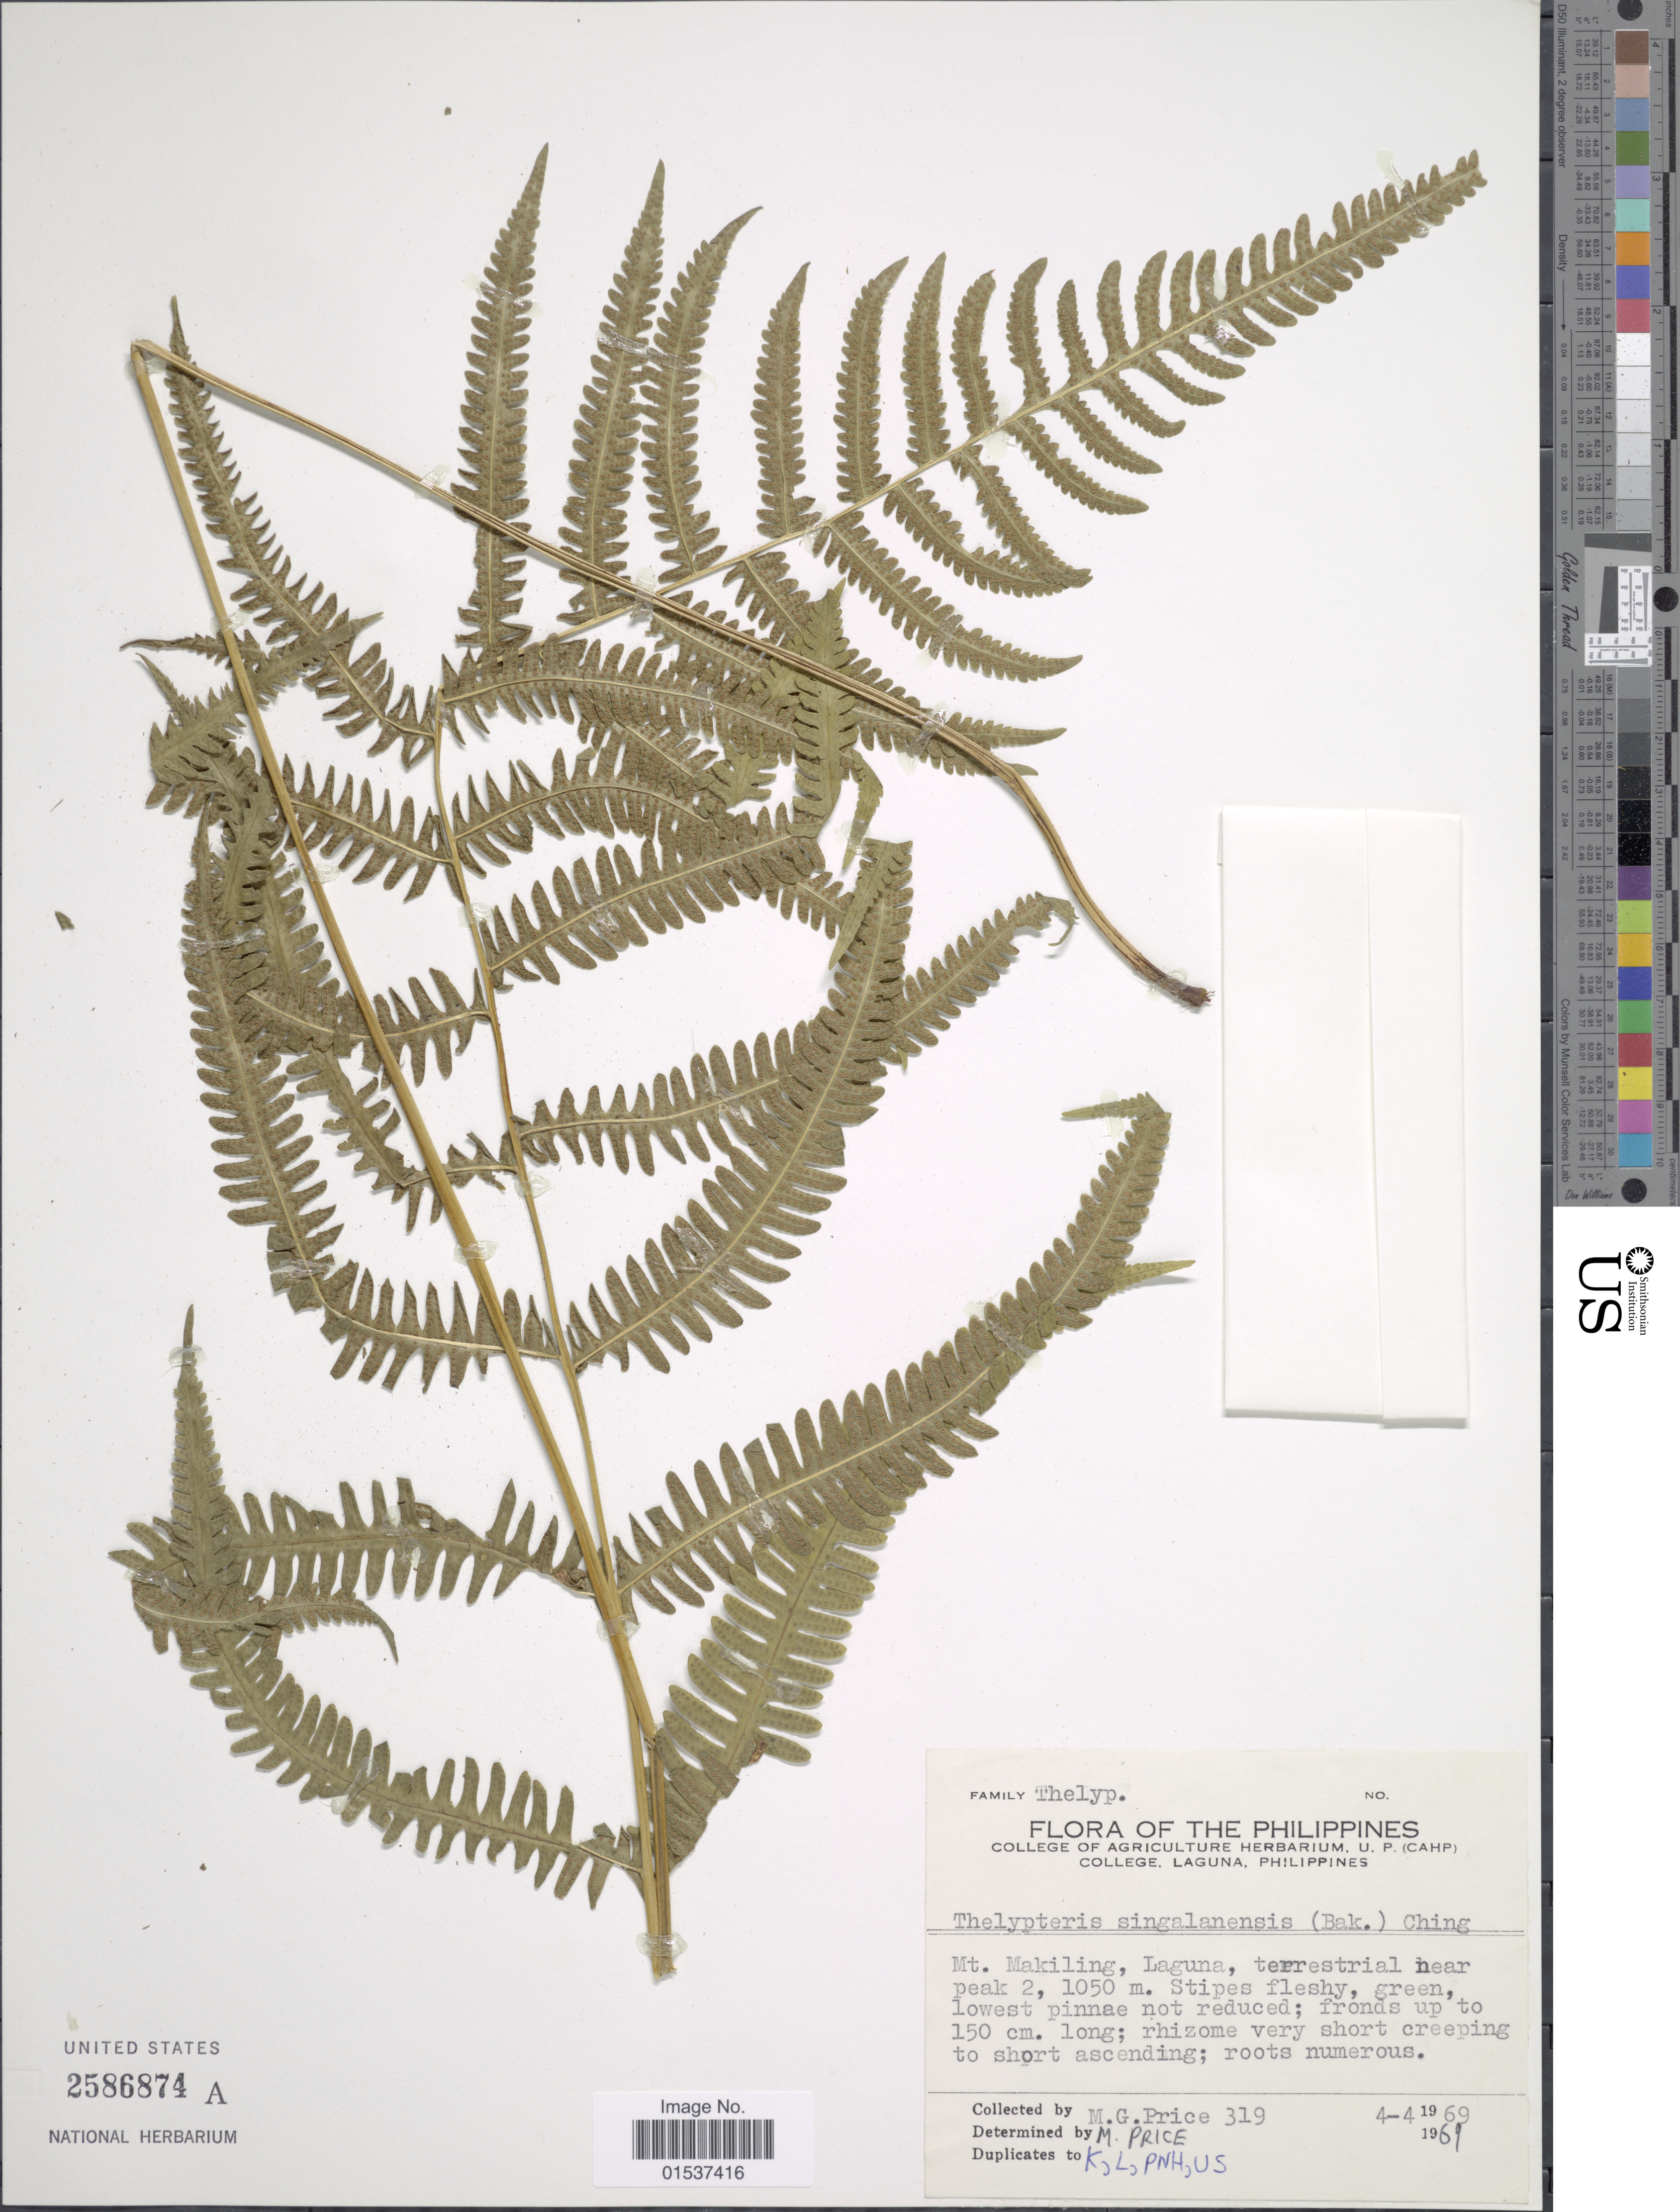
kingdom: Plantae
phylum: Tracheophyta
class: Polypodiopsida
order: Polypodiales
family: Thelypteridaceae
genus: Metathelypteris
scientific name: Metathelypteris singalanensis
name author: (Baker) Ching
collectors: M. G. Price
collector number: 319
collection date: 1969-04-04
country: Philippines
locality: Mt. Makiling, Laguna, terrestrial near peak 2.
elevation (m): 1050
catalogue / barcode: US 2586874A